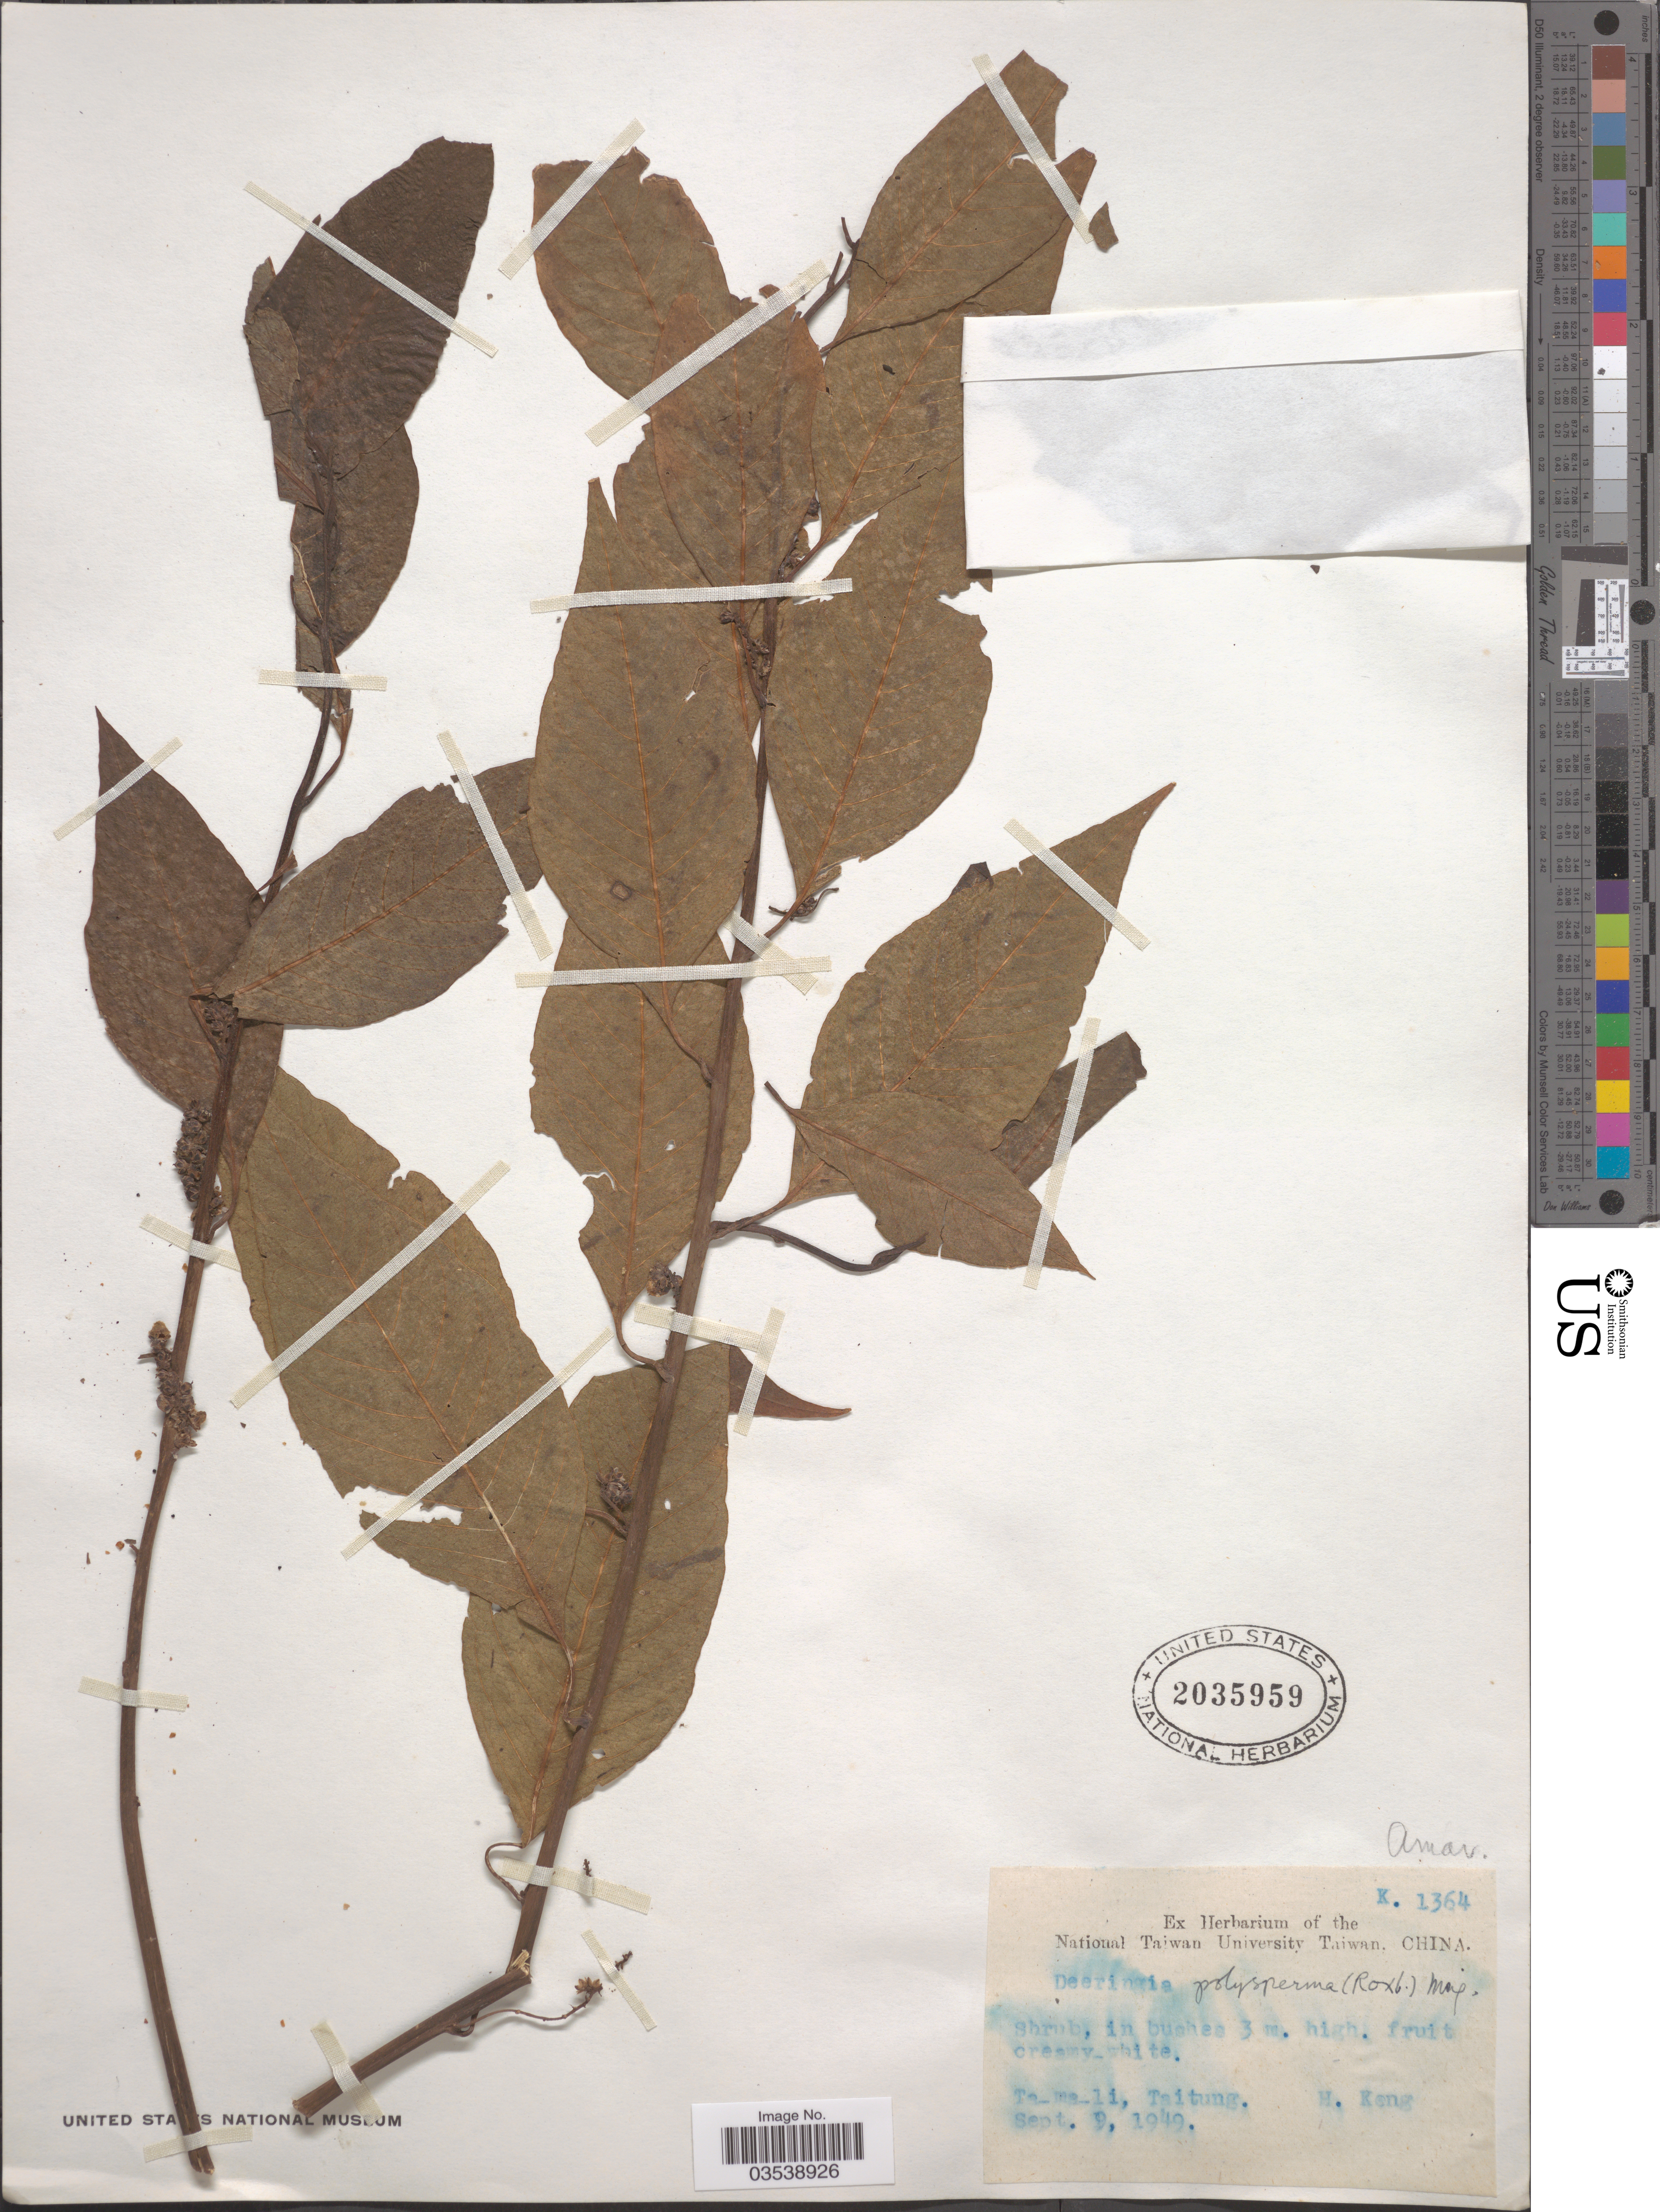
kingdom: Plantae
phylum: Tracheophyta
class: Magnoliopsida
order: Caryophyllales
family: Amaranthaceae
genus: Deeringia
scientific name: Deeringia polysperma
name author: (Roxb.) Moq.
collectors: H. Keng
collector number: K1364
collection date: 1949-09-09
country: Taiwan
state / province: Taitung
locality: Ta-ma-li, Taitung.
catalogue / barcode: US 2035959